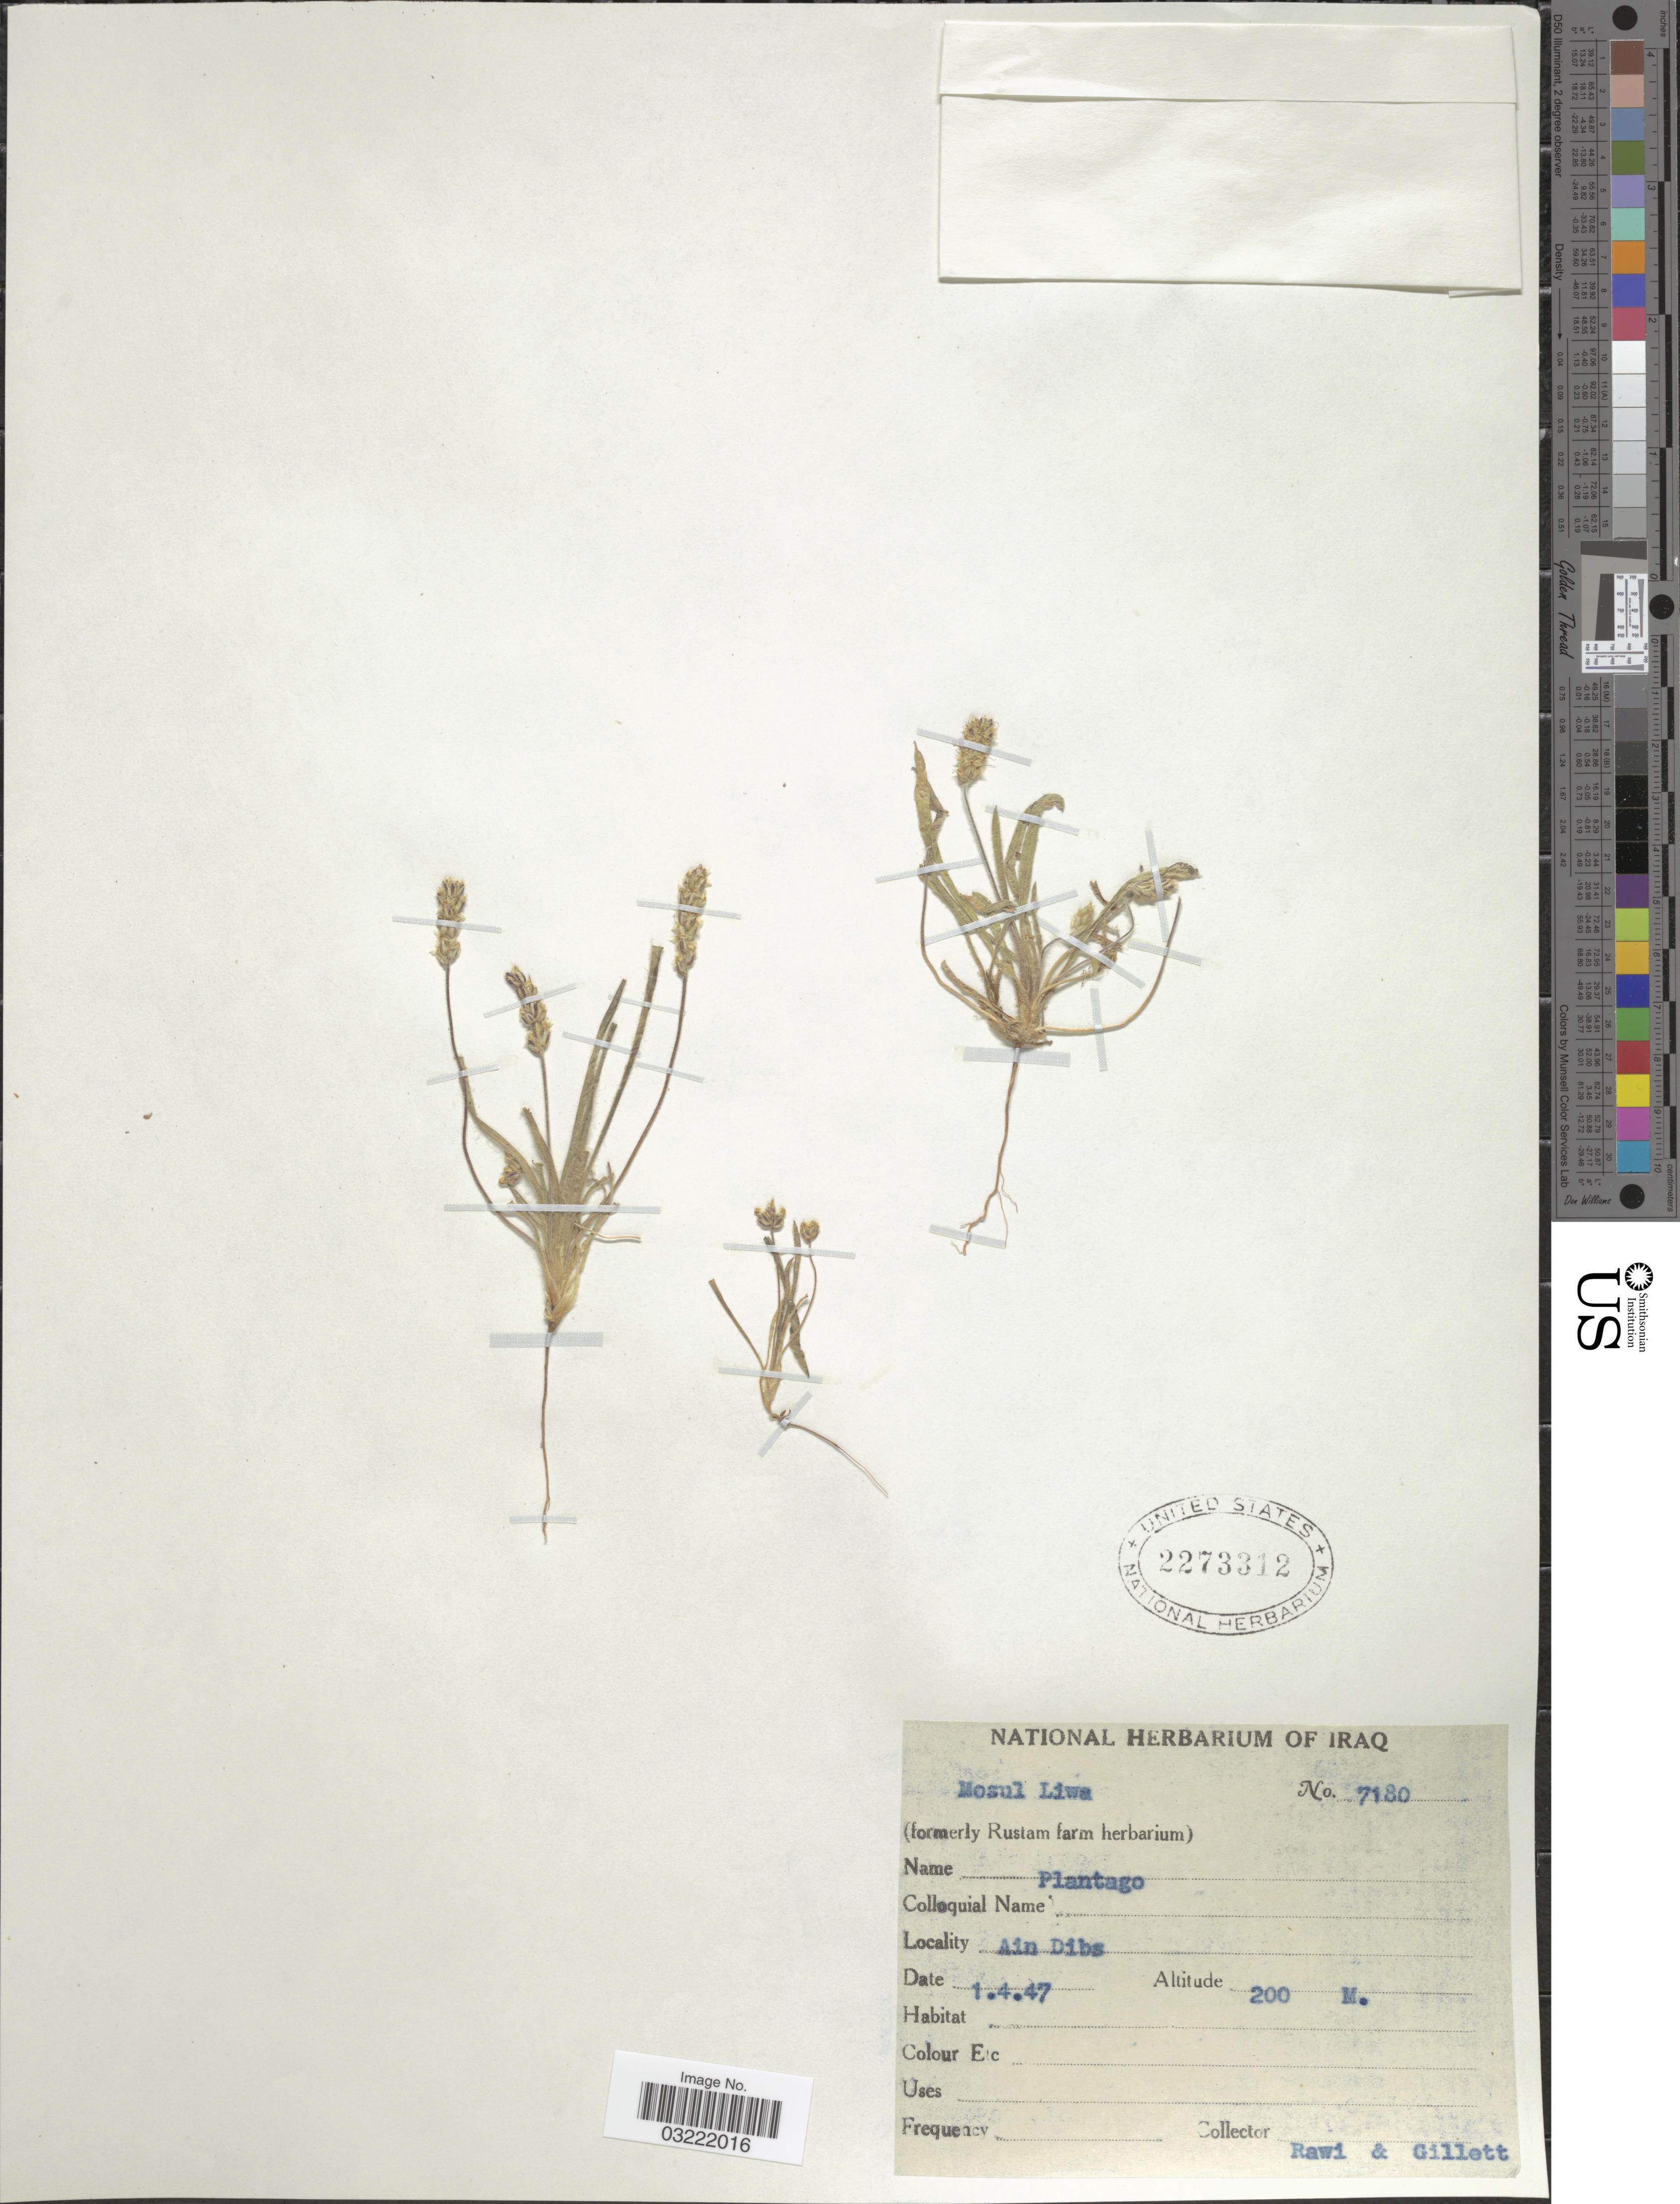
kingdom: Plantae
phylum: Tracheophyta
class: Magnoliopsida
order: Lamiales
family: Plantaginaceae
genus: Plantago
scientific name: Plantago cylindrica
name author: Forssk.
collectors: -. Rawi & Gillett, --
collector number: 7180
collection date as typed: Transcribed d/m/y: 1/4/47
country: Iraq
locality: Ain Dibs. Mosul Liwa.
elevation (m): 200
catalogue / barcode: US 2273312